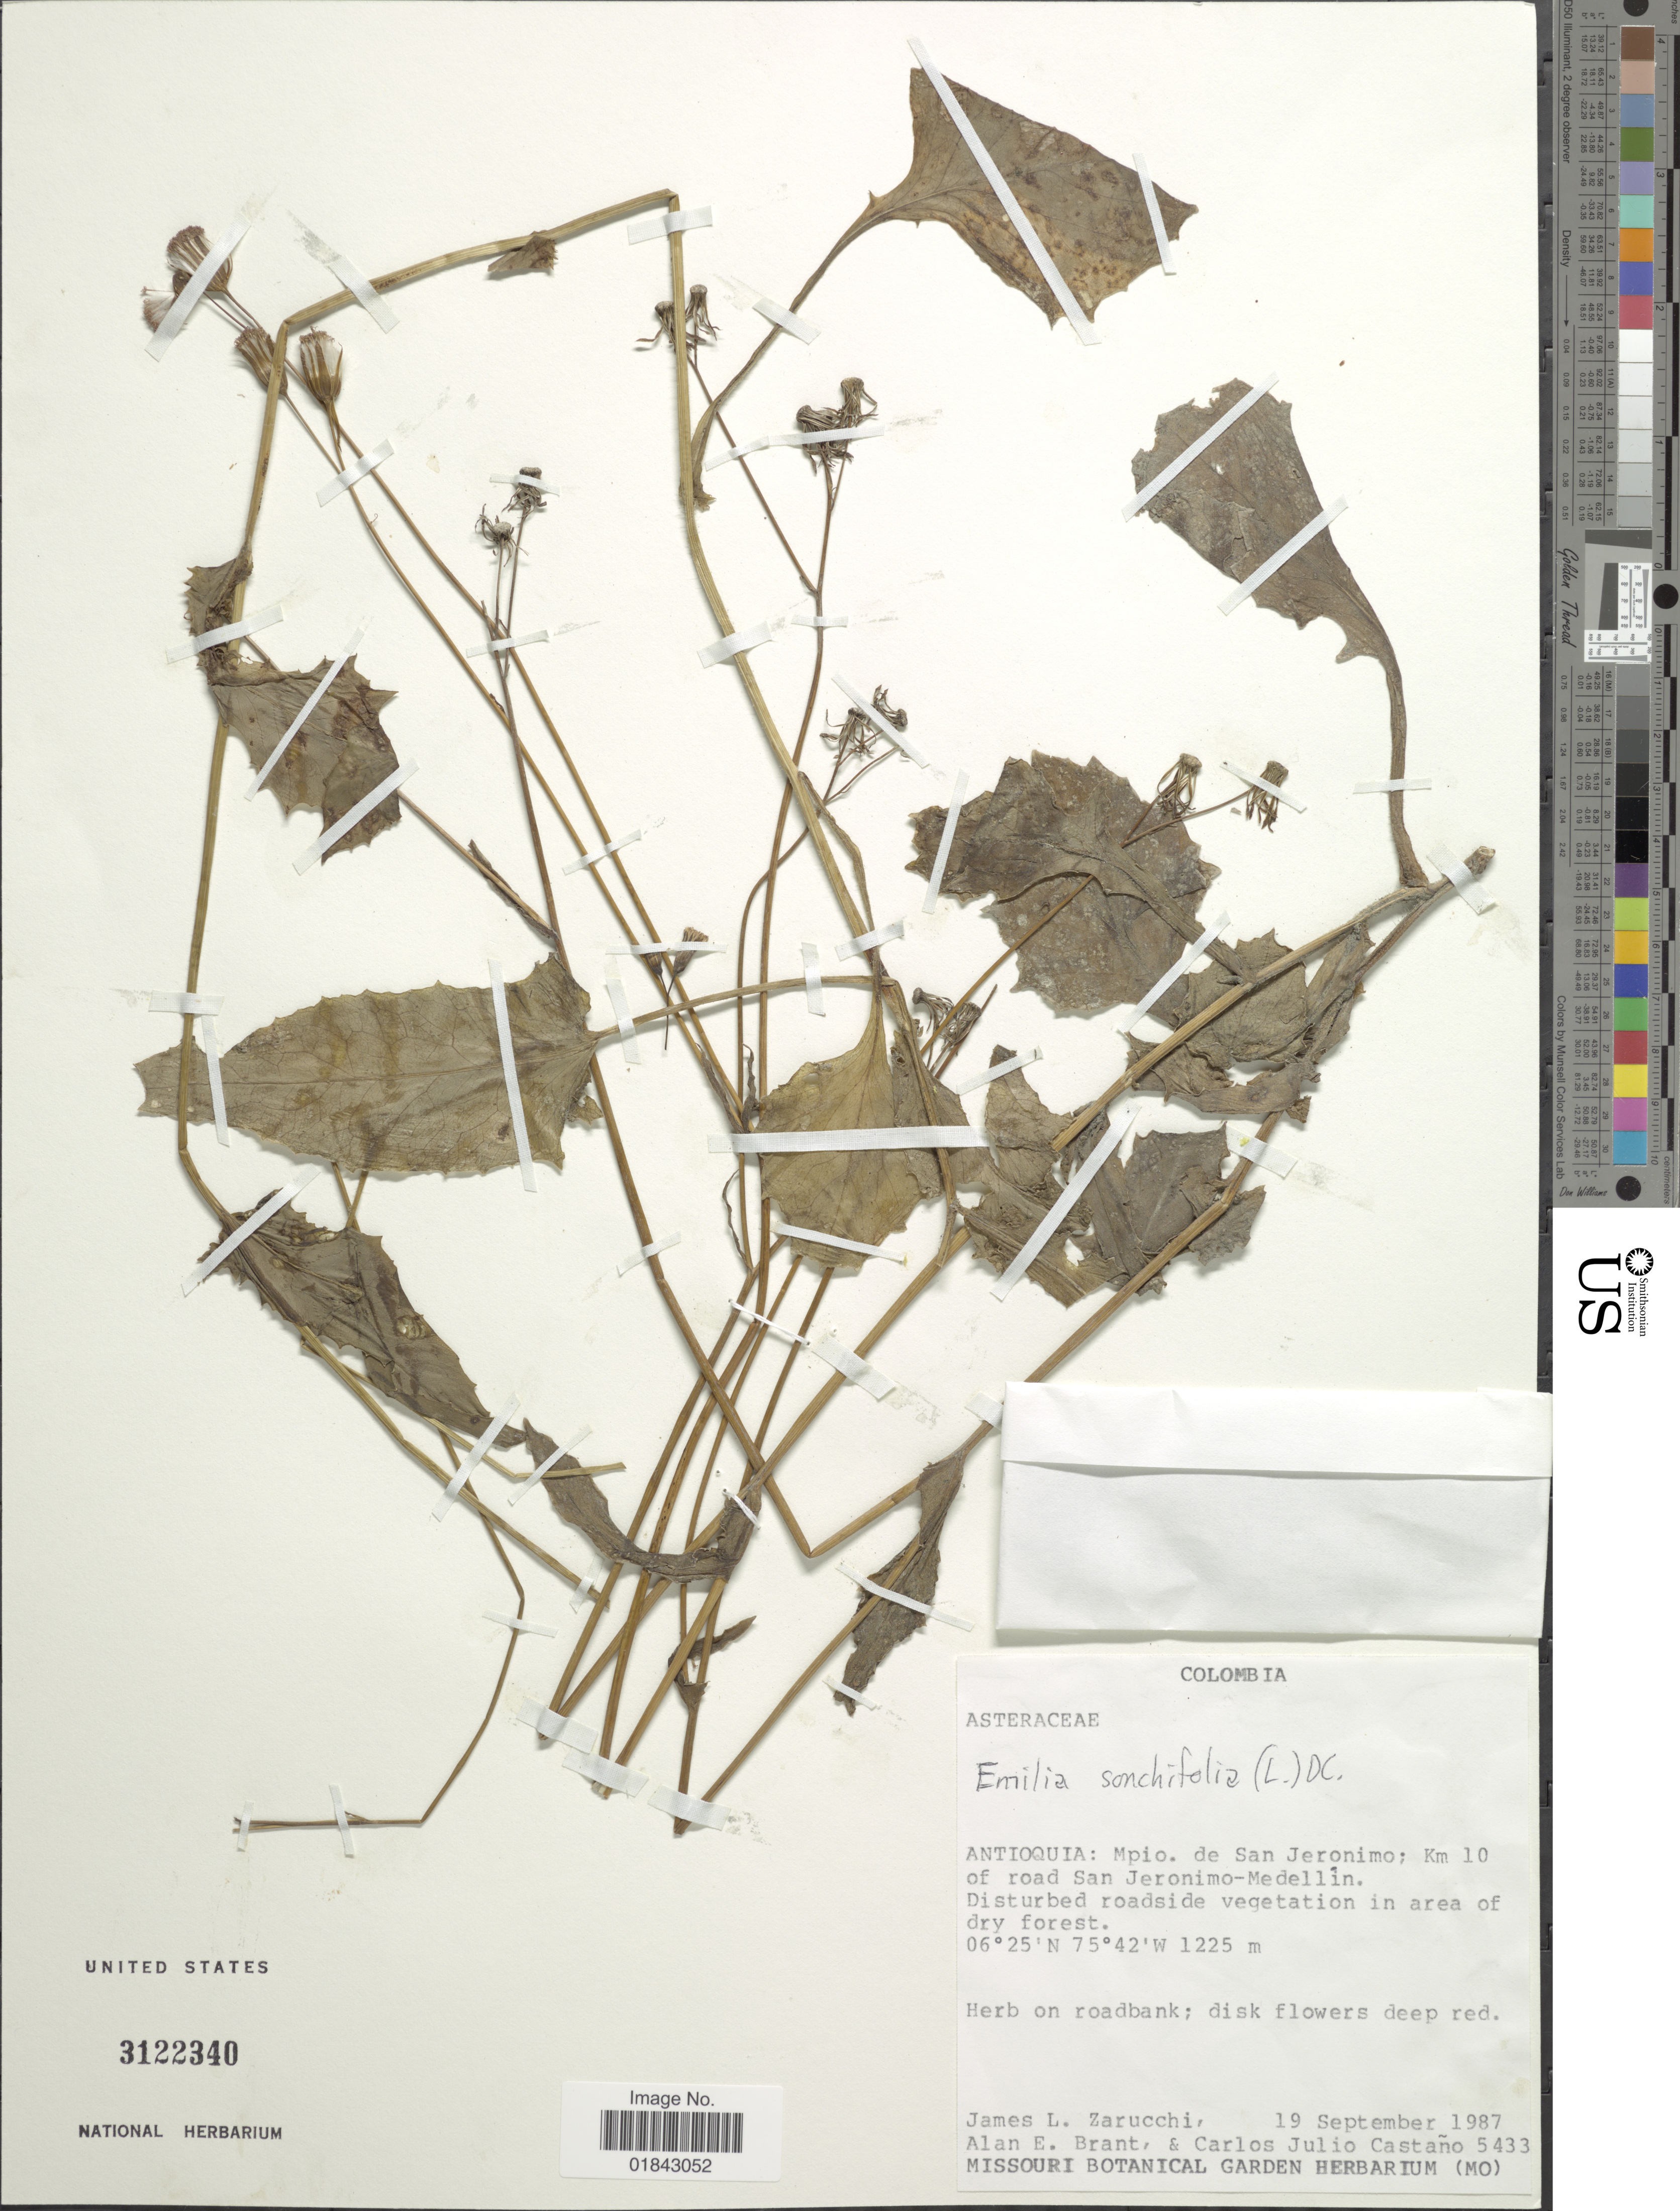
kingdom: Plantae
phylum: Tracheophyta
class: Magnoliopsida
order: Asterales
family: Asteraceae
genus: Emilia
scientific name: Emilia sonchifolia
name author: (L.) DC.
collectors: J. L. Zarucchi, A. Brant & C. Castaño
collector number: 5433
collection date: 1987-09-19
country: Colombia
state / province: Antioquia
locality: Mpio. de San Jeronimo; km 10 of road San Jeronimo-Medellín, disturbed roadside vegetation in area of dry forest, herb on roadbank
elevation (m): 1225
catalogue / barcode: US 3122340